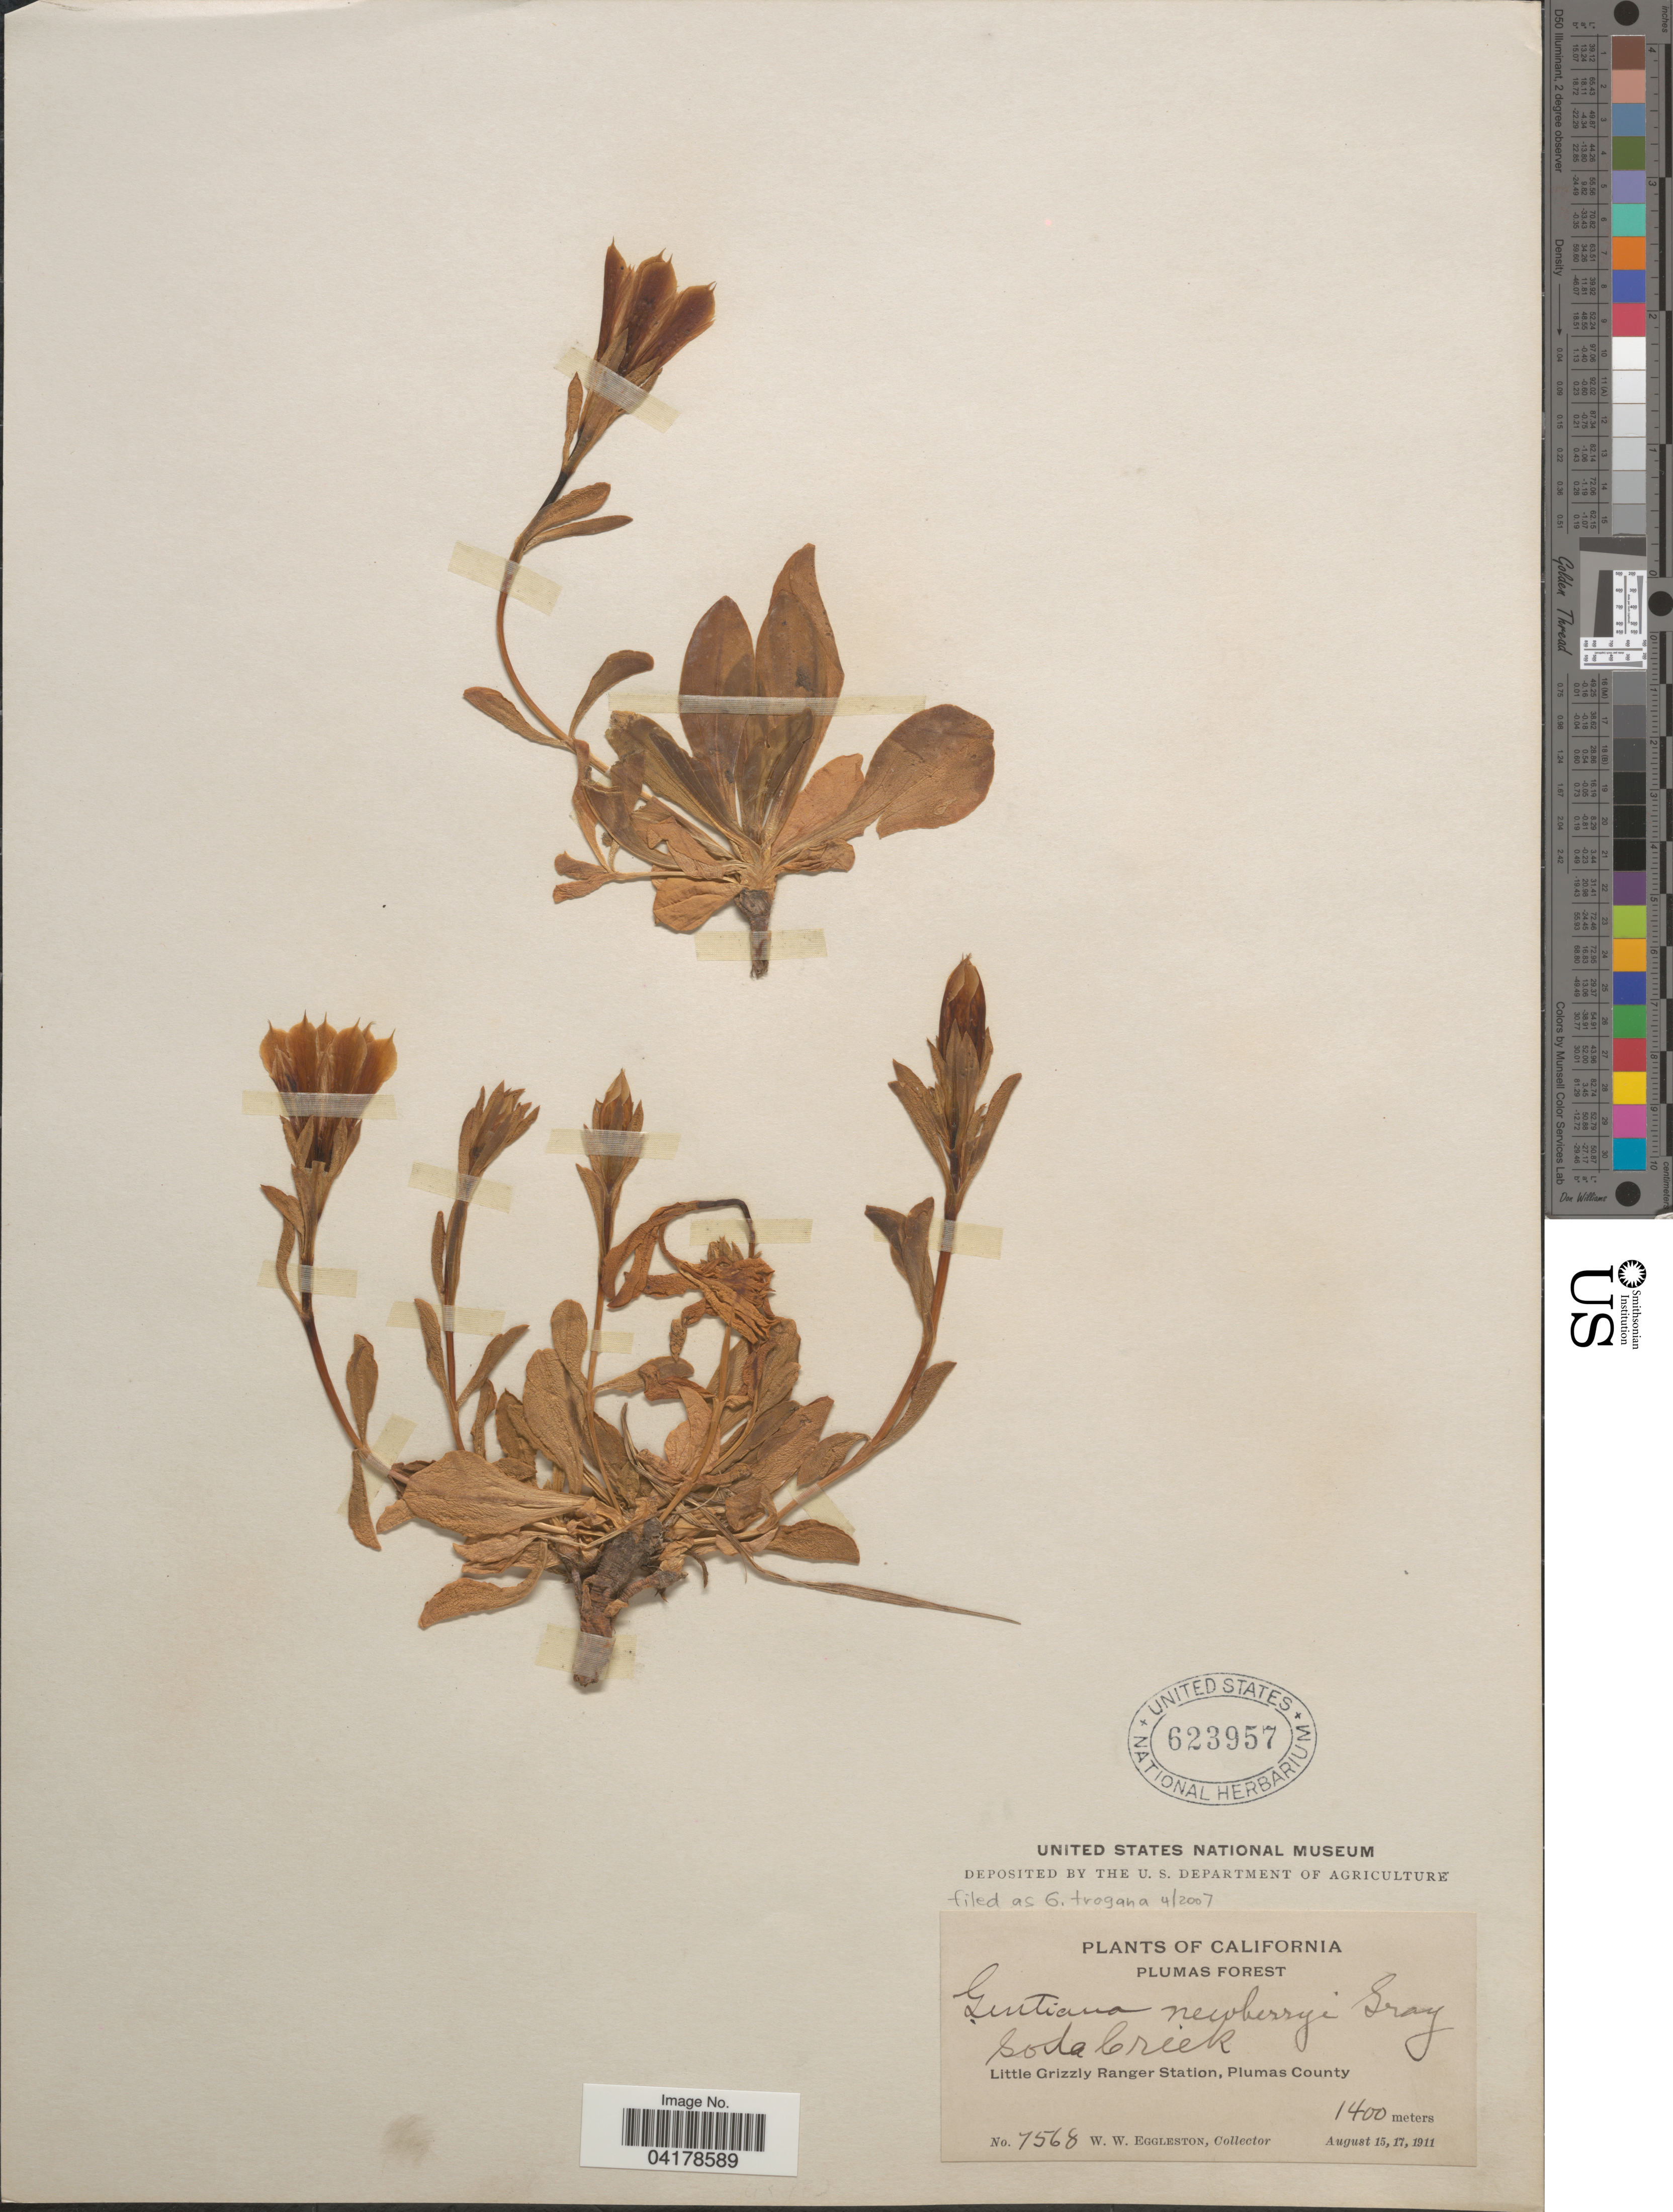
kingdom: Plantae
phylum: Tracheophyta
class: Magnoliopsida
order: Gentianales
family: Gentianaceae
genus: Gentiana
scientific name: Gentiana newberryi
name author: A. Gray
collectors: W. W. Eggleston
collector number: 7568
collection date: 1911-08-15/1911-08-17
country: United States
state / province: California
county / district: Plumas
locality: Plumas Forest. Soda Creek. Little Grizzly Ranger Station, Plumas County.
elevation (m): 1400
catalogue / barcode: US 623957